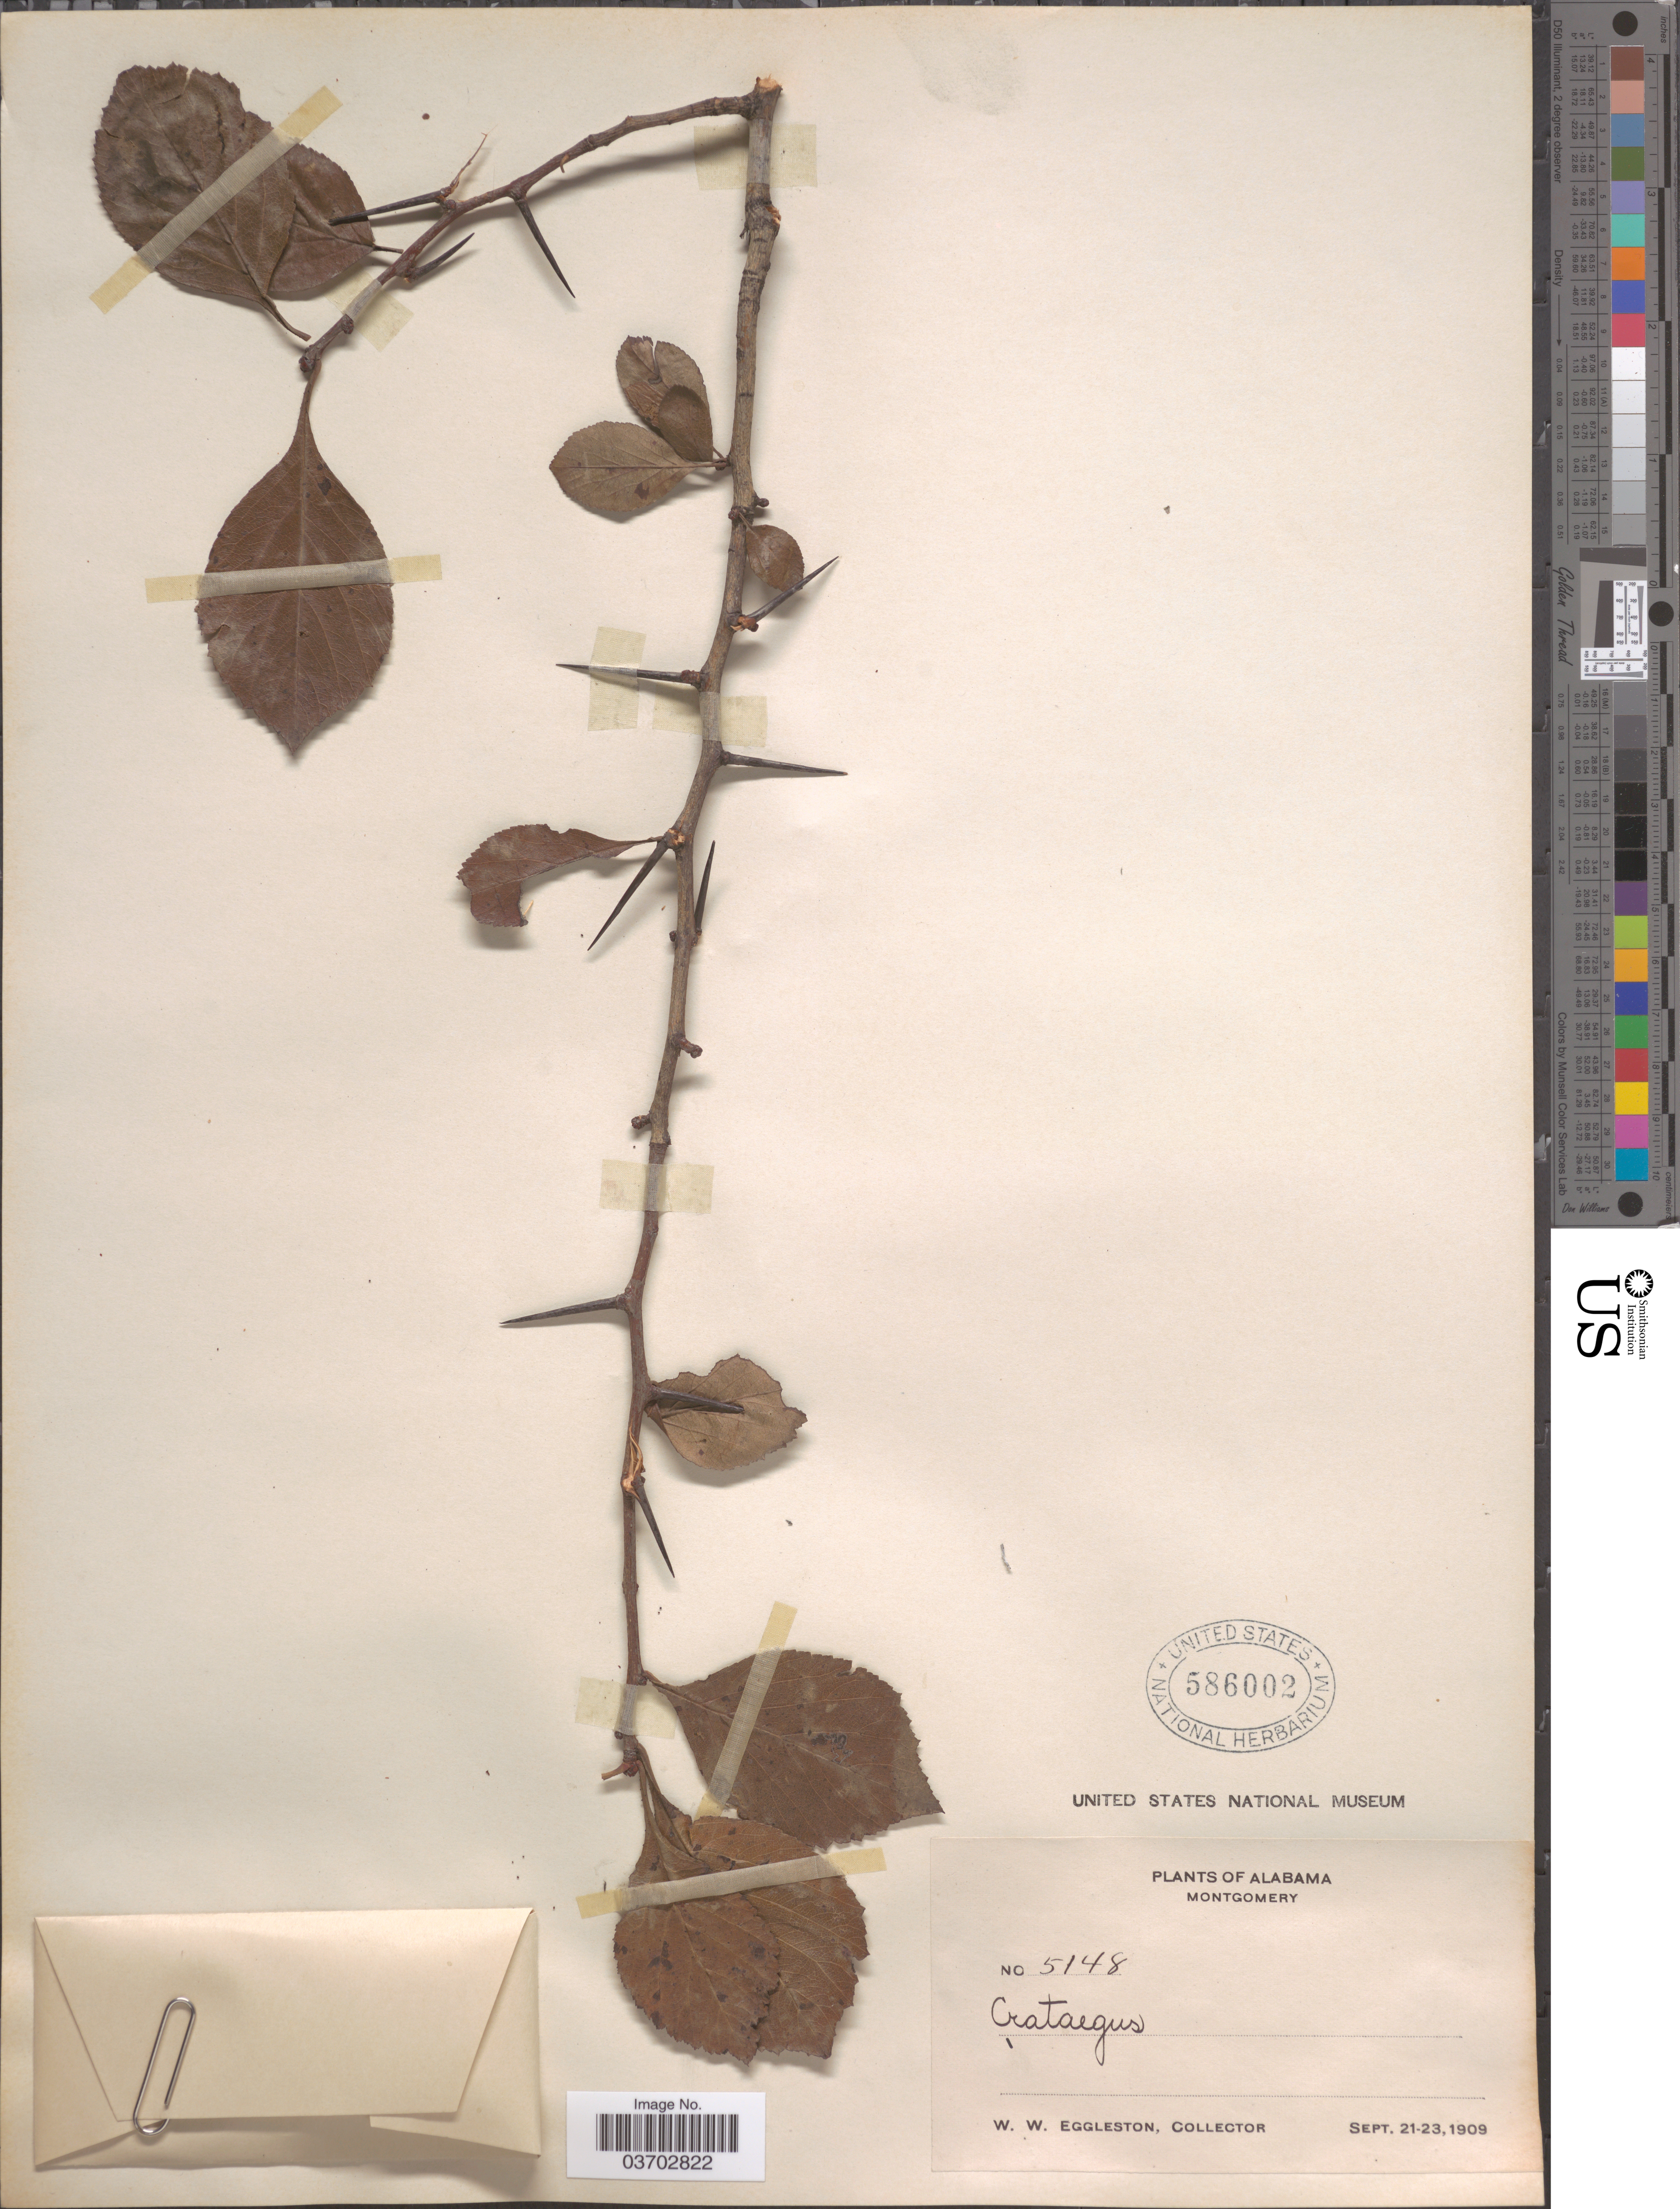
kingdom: Plantae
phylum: Tracheophyta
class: Magnoliopsida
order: Rosales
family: Rosaceae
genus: Crataegus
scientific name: Crataegus sp.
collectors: W. W. Eggleston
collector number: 5148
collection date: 1909-09-21/1909-09-23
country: United States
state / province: Alabama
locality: Montgomery.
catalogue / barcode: US 586002